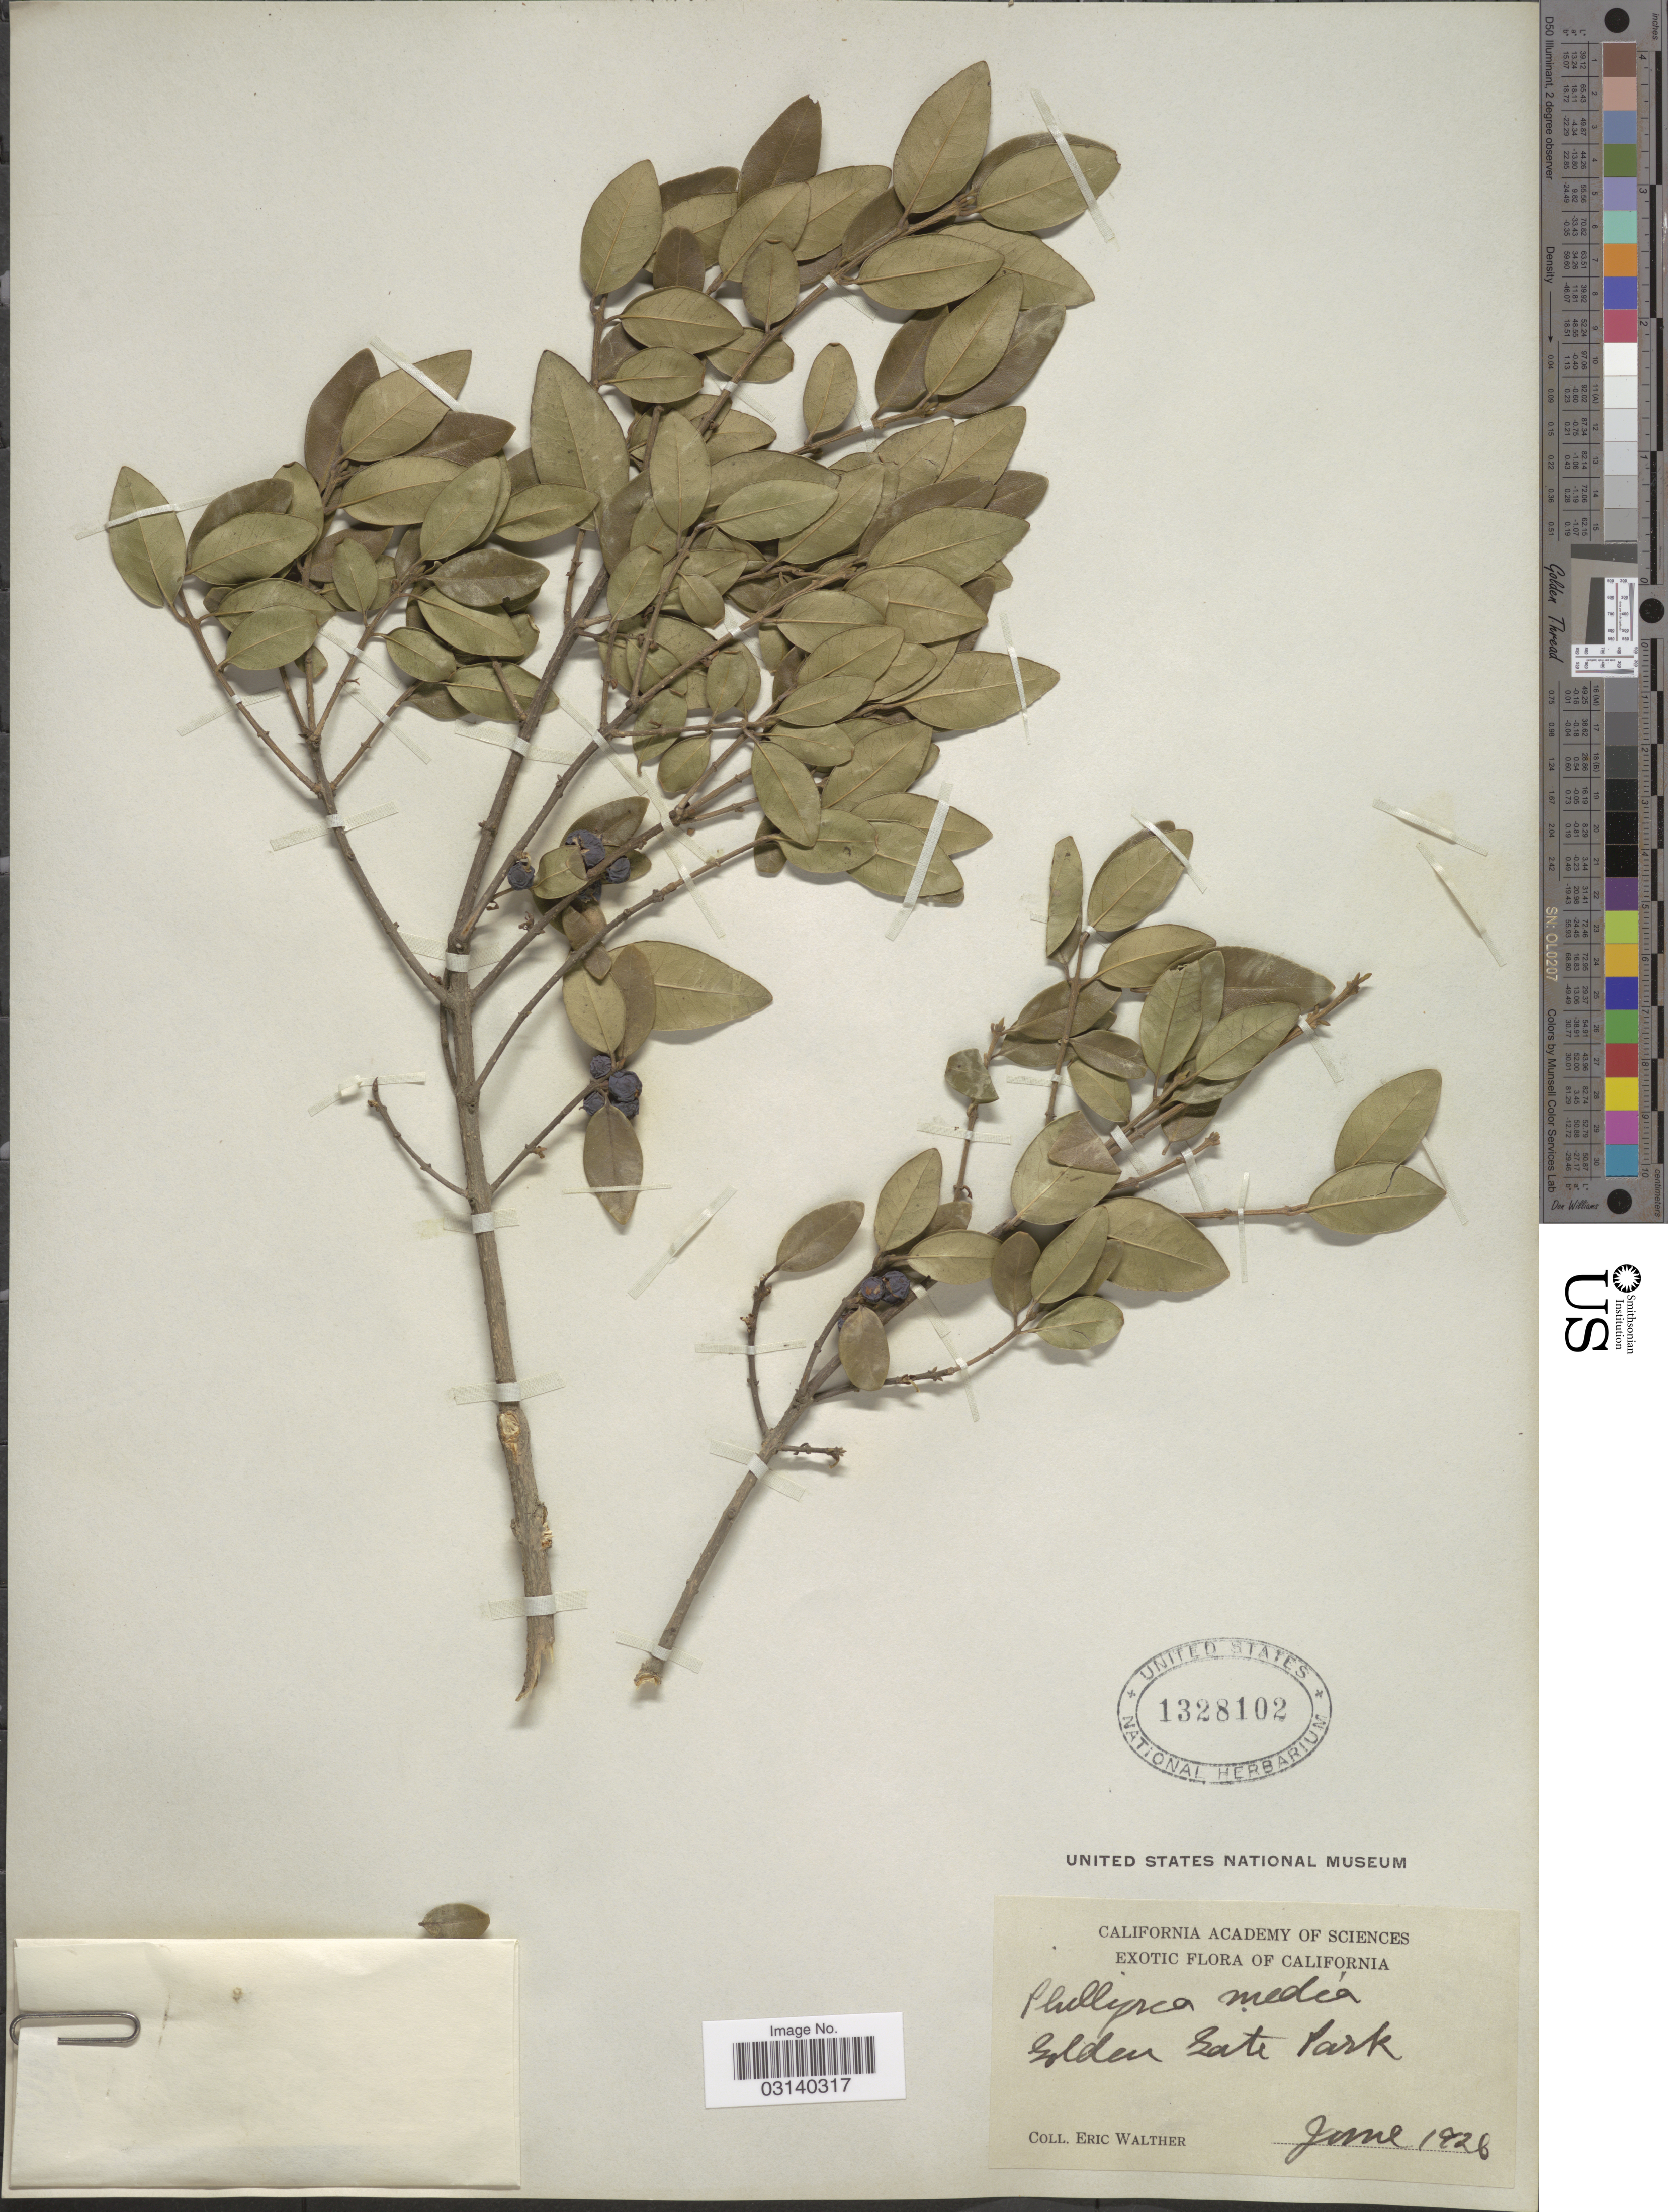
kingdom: Plantae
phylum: Tracheophyta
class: Magnoliopsida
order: Lamiales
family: Oleaceae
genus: Phillyrea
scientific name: Phillyrea media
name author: L.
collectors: E. Walther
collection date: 1926-06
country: United States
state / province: California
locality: Golden Gate Park.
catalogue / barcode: US 1328102